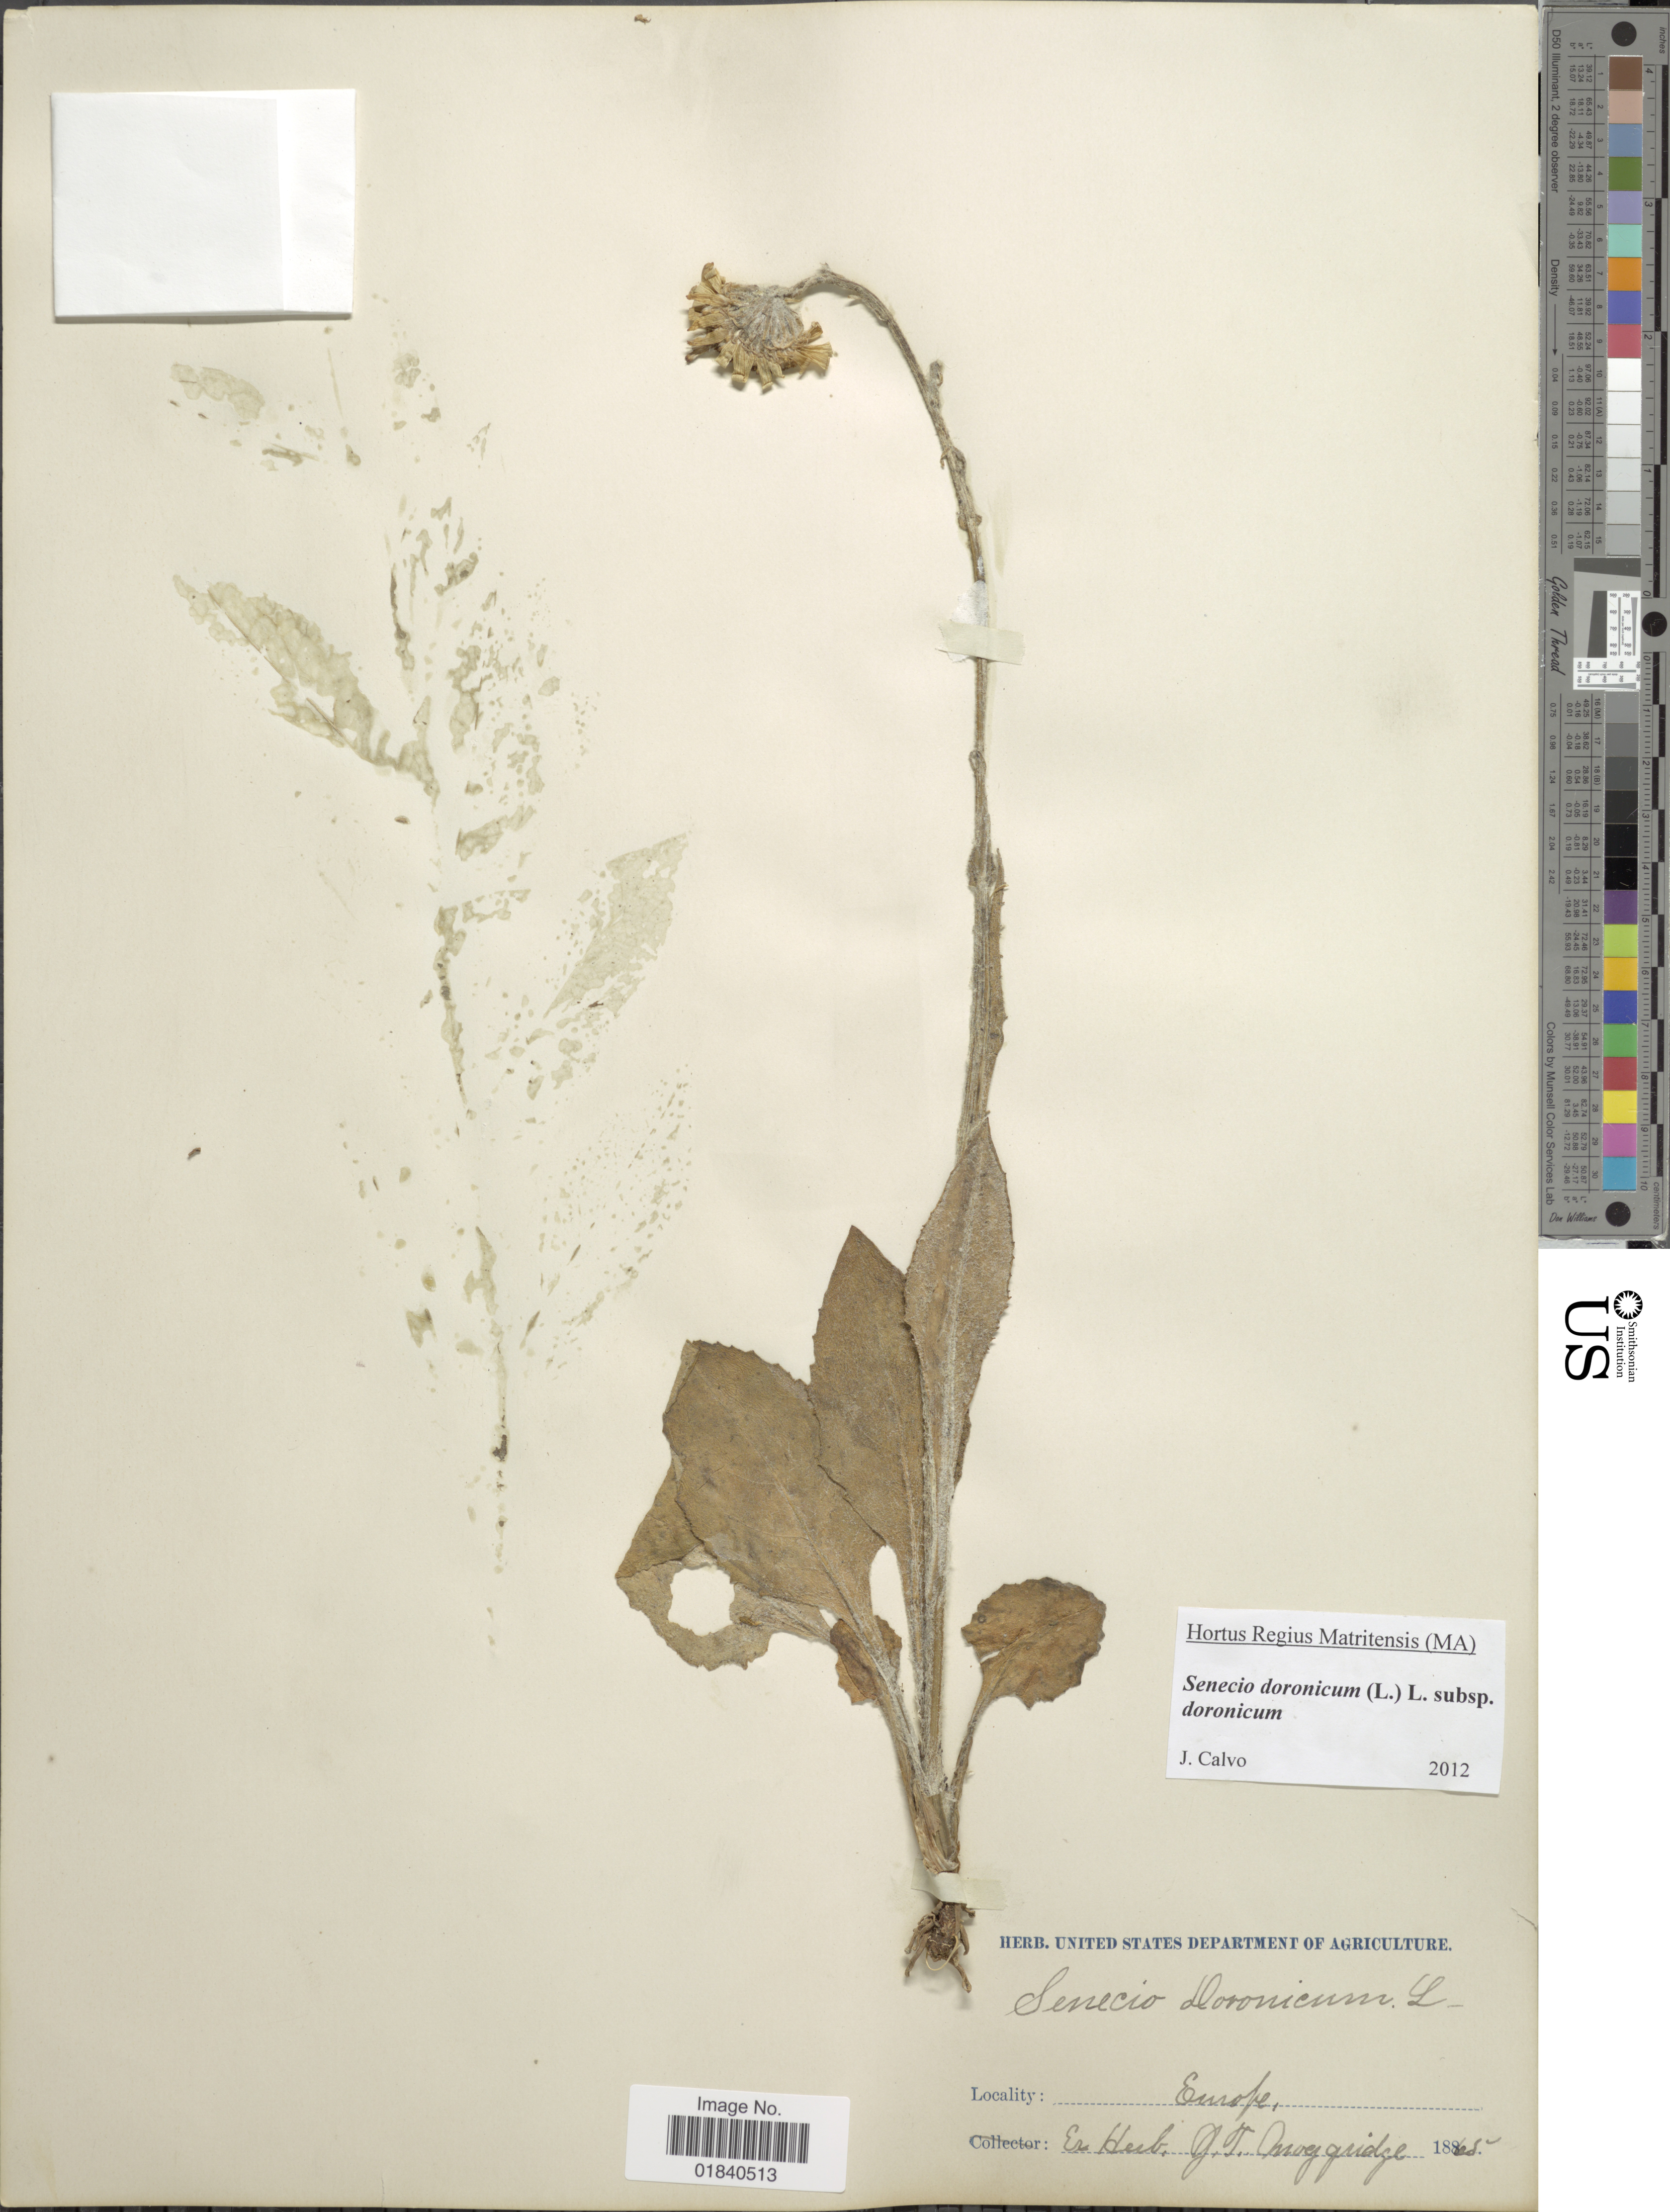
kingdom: Plantae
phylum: Tracheophyta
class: Magnoliopsida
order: Asterales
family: Asteraceae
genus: Senecio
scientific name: Senecio doronicum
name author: (L.) L.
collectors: ex herb. J.T. Moggridge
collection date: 1865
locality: Europe